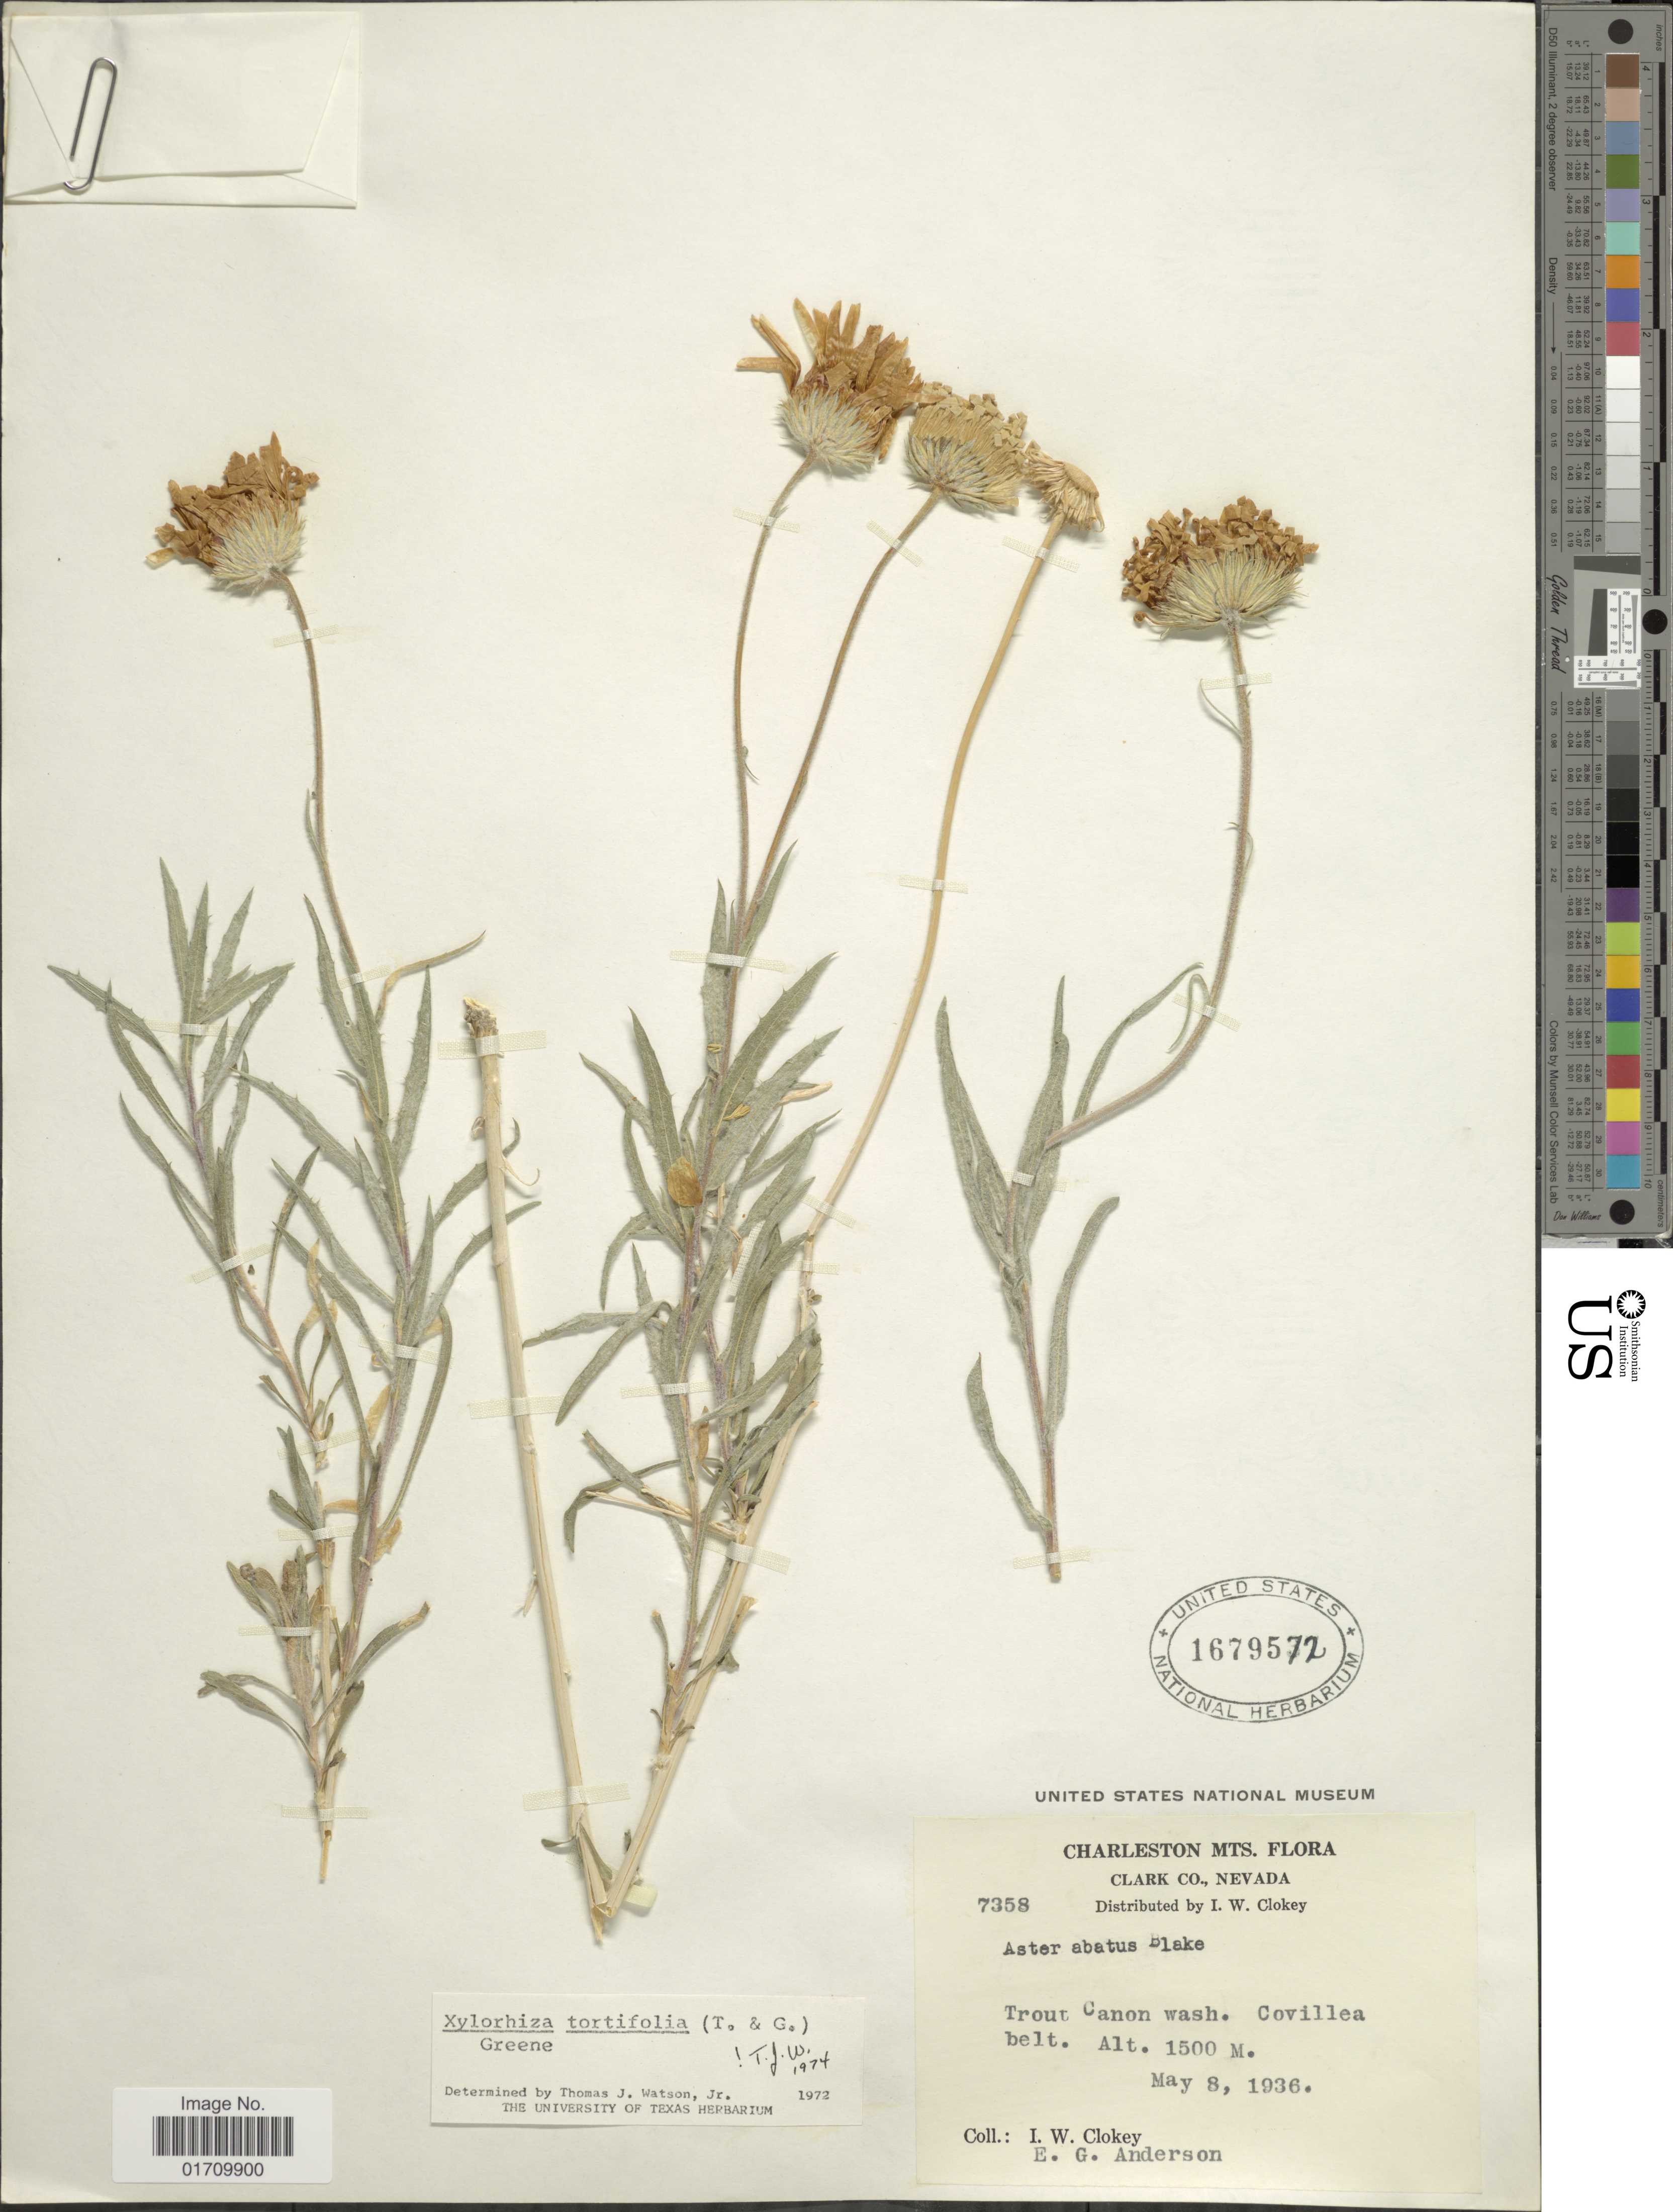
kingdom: Plantae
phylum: Tracheophyta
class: Magnoliopsida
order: Asterales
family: Asteraceae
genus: Xylorhiza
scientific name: Xylorhiza tortifolia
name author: (Torr. & A. Gray) Greene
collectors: I. W. Clokey & E. G. Anderson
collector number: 7358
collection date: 1936-05-08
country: United States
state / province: Nevada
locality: Charleston Mts., Clark Co., Trout Canon wash. Covillea belt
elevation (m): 1500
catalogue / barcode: US 1679572